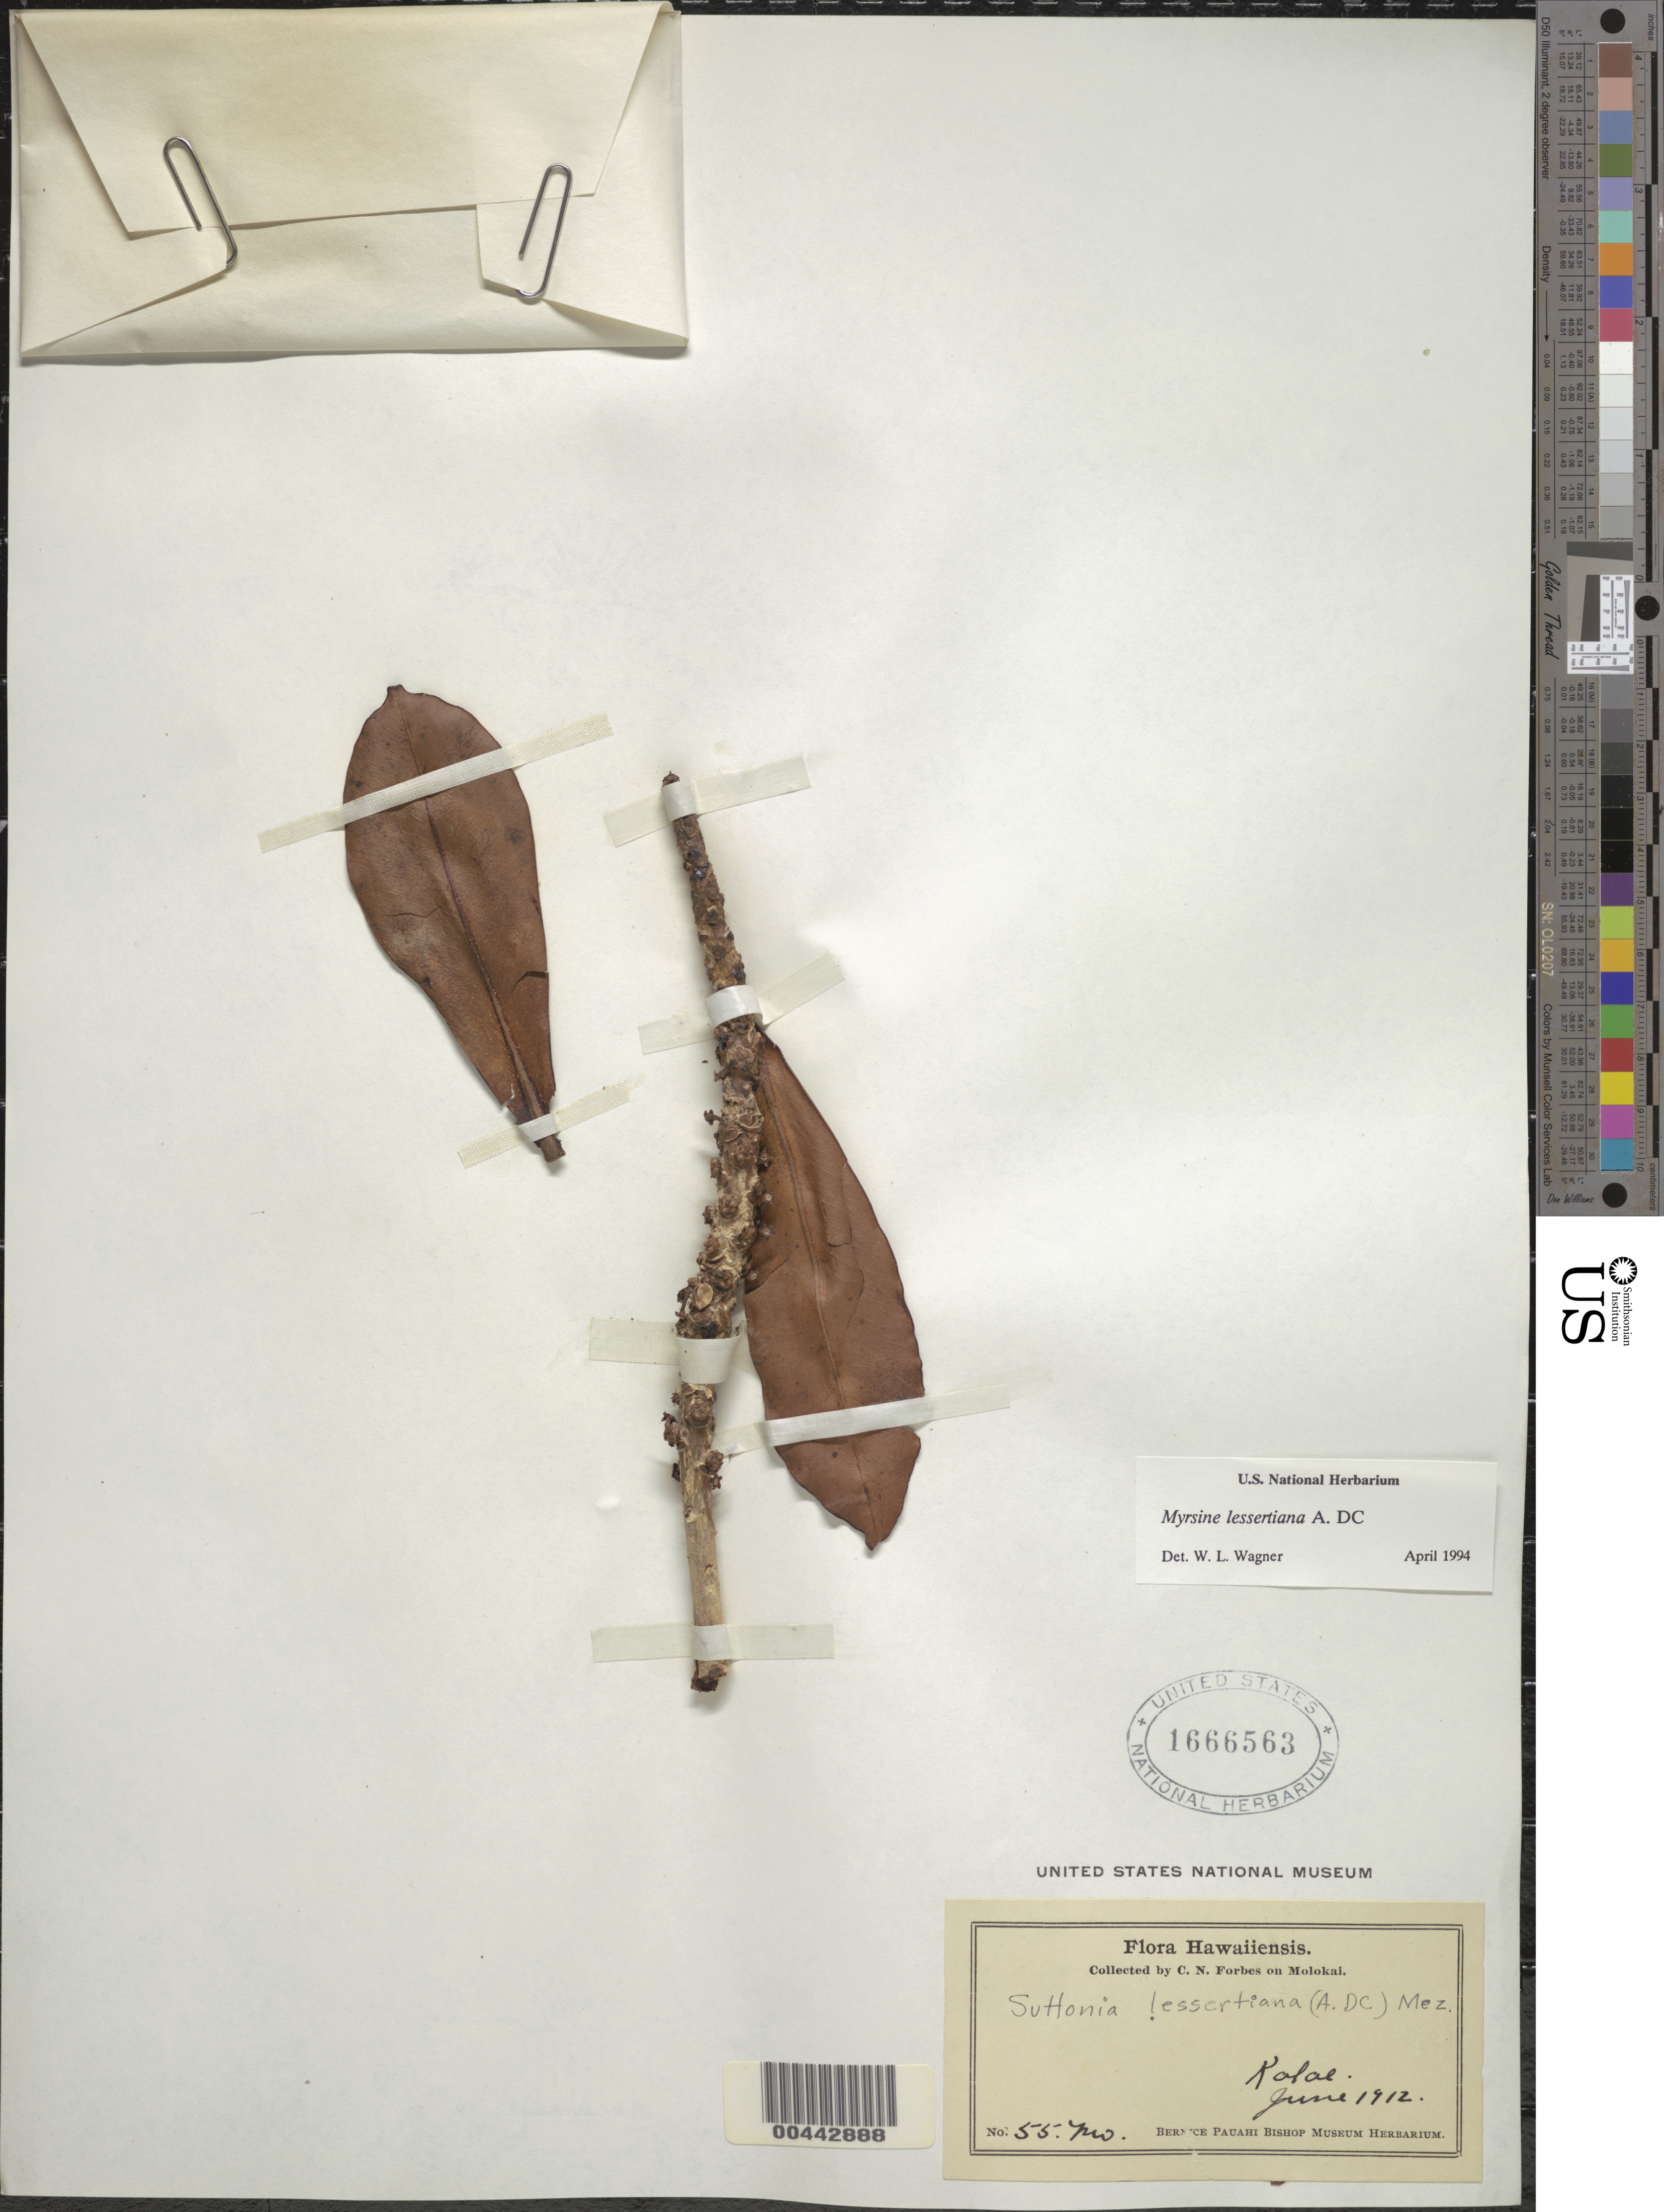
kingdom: Plantae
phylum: Tracheophyta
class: Magnoliopsida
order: Ericales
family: Primulaceae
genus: Myrsine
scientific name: Myrsine lessertiana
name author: A. DC.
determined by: Wagner, W. L., (BOT), Smithsonian Institution - National Museum of Natural History (UNITED STATES)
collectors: C. N. Forbes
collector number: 55.Mo.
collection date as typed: Jun 1912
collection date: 1912-06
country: United States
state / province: Hawaii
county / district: Maui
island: Moloka'i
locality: Kalae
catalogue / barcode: US 1666563